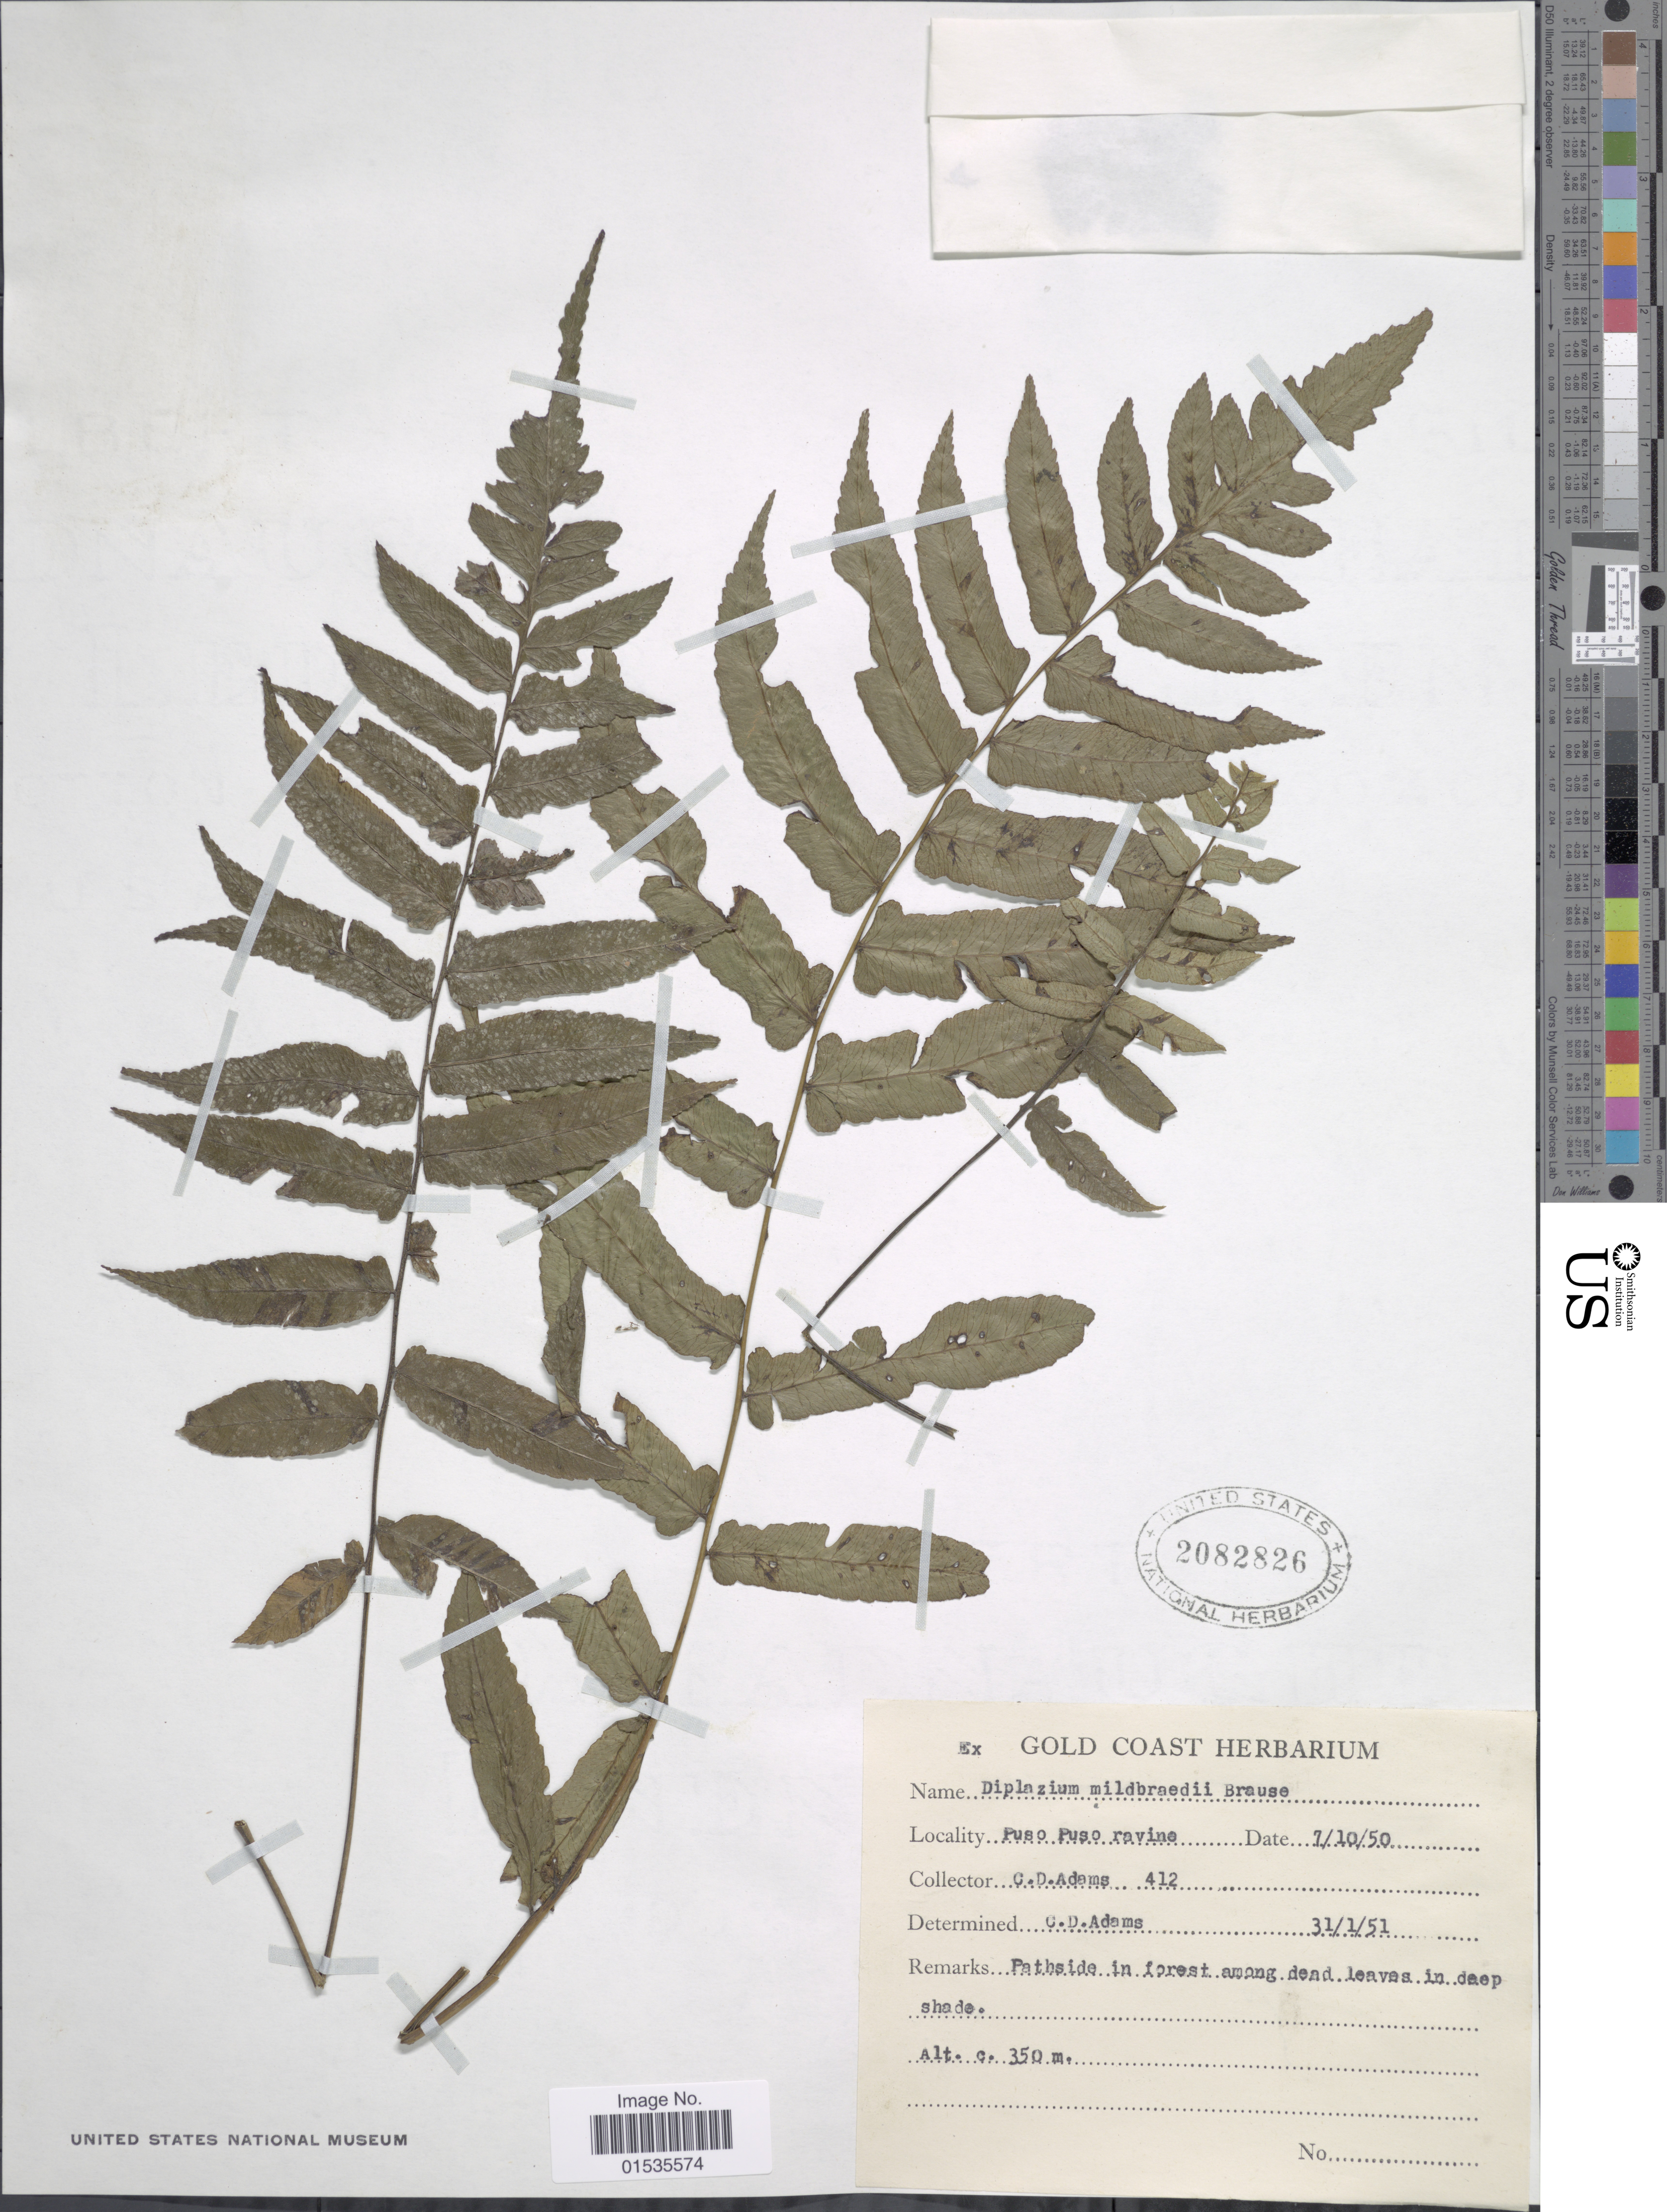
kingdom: Plantae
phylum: Tracheophyta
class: Polypodiopsida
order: Polypodiales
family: Athyriaceae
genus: Diplazium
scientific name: Diplazium mildbraedii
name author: Brause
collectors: C. D. Adams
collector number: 412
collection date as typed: Transcribed d/m/y: 31/1/51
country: Ghana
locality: Gold Coast, Puso Puso Ravine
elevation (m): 350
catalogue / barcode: US 2082826